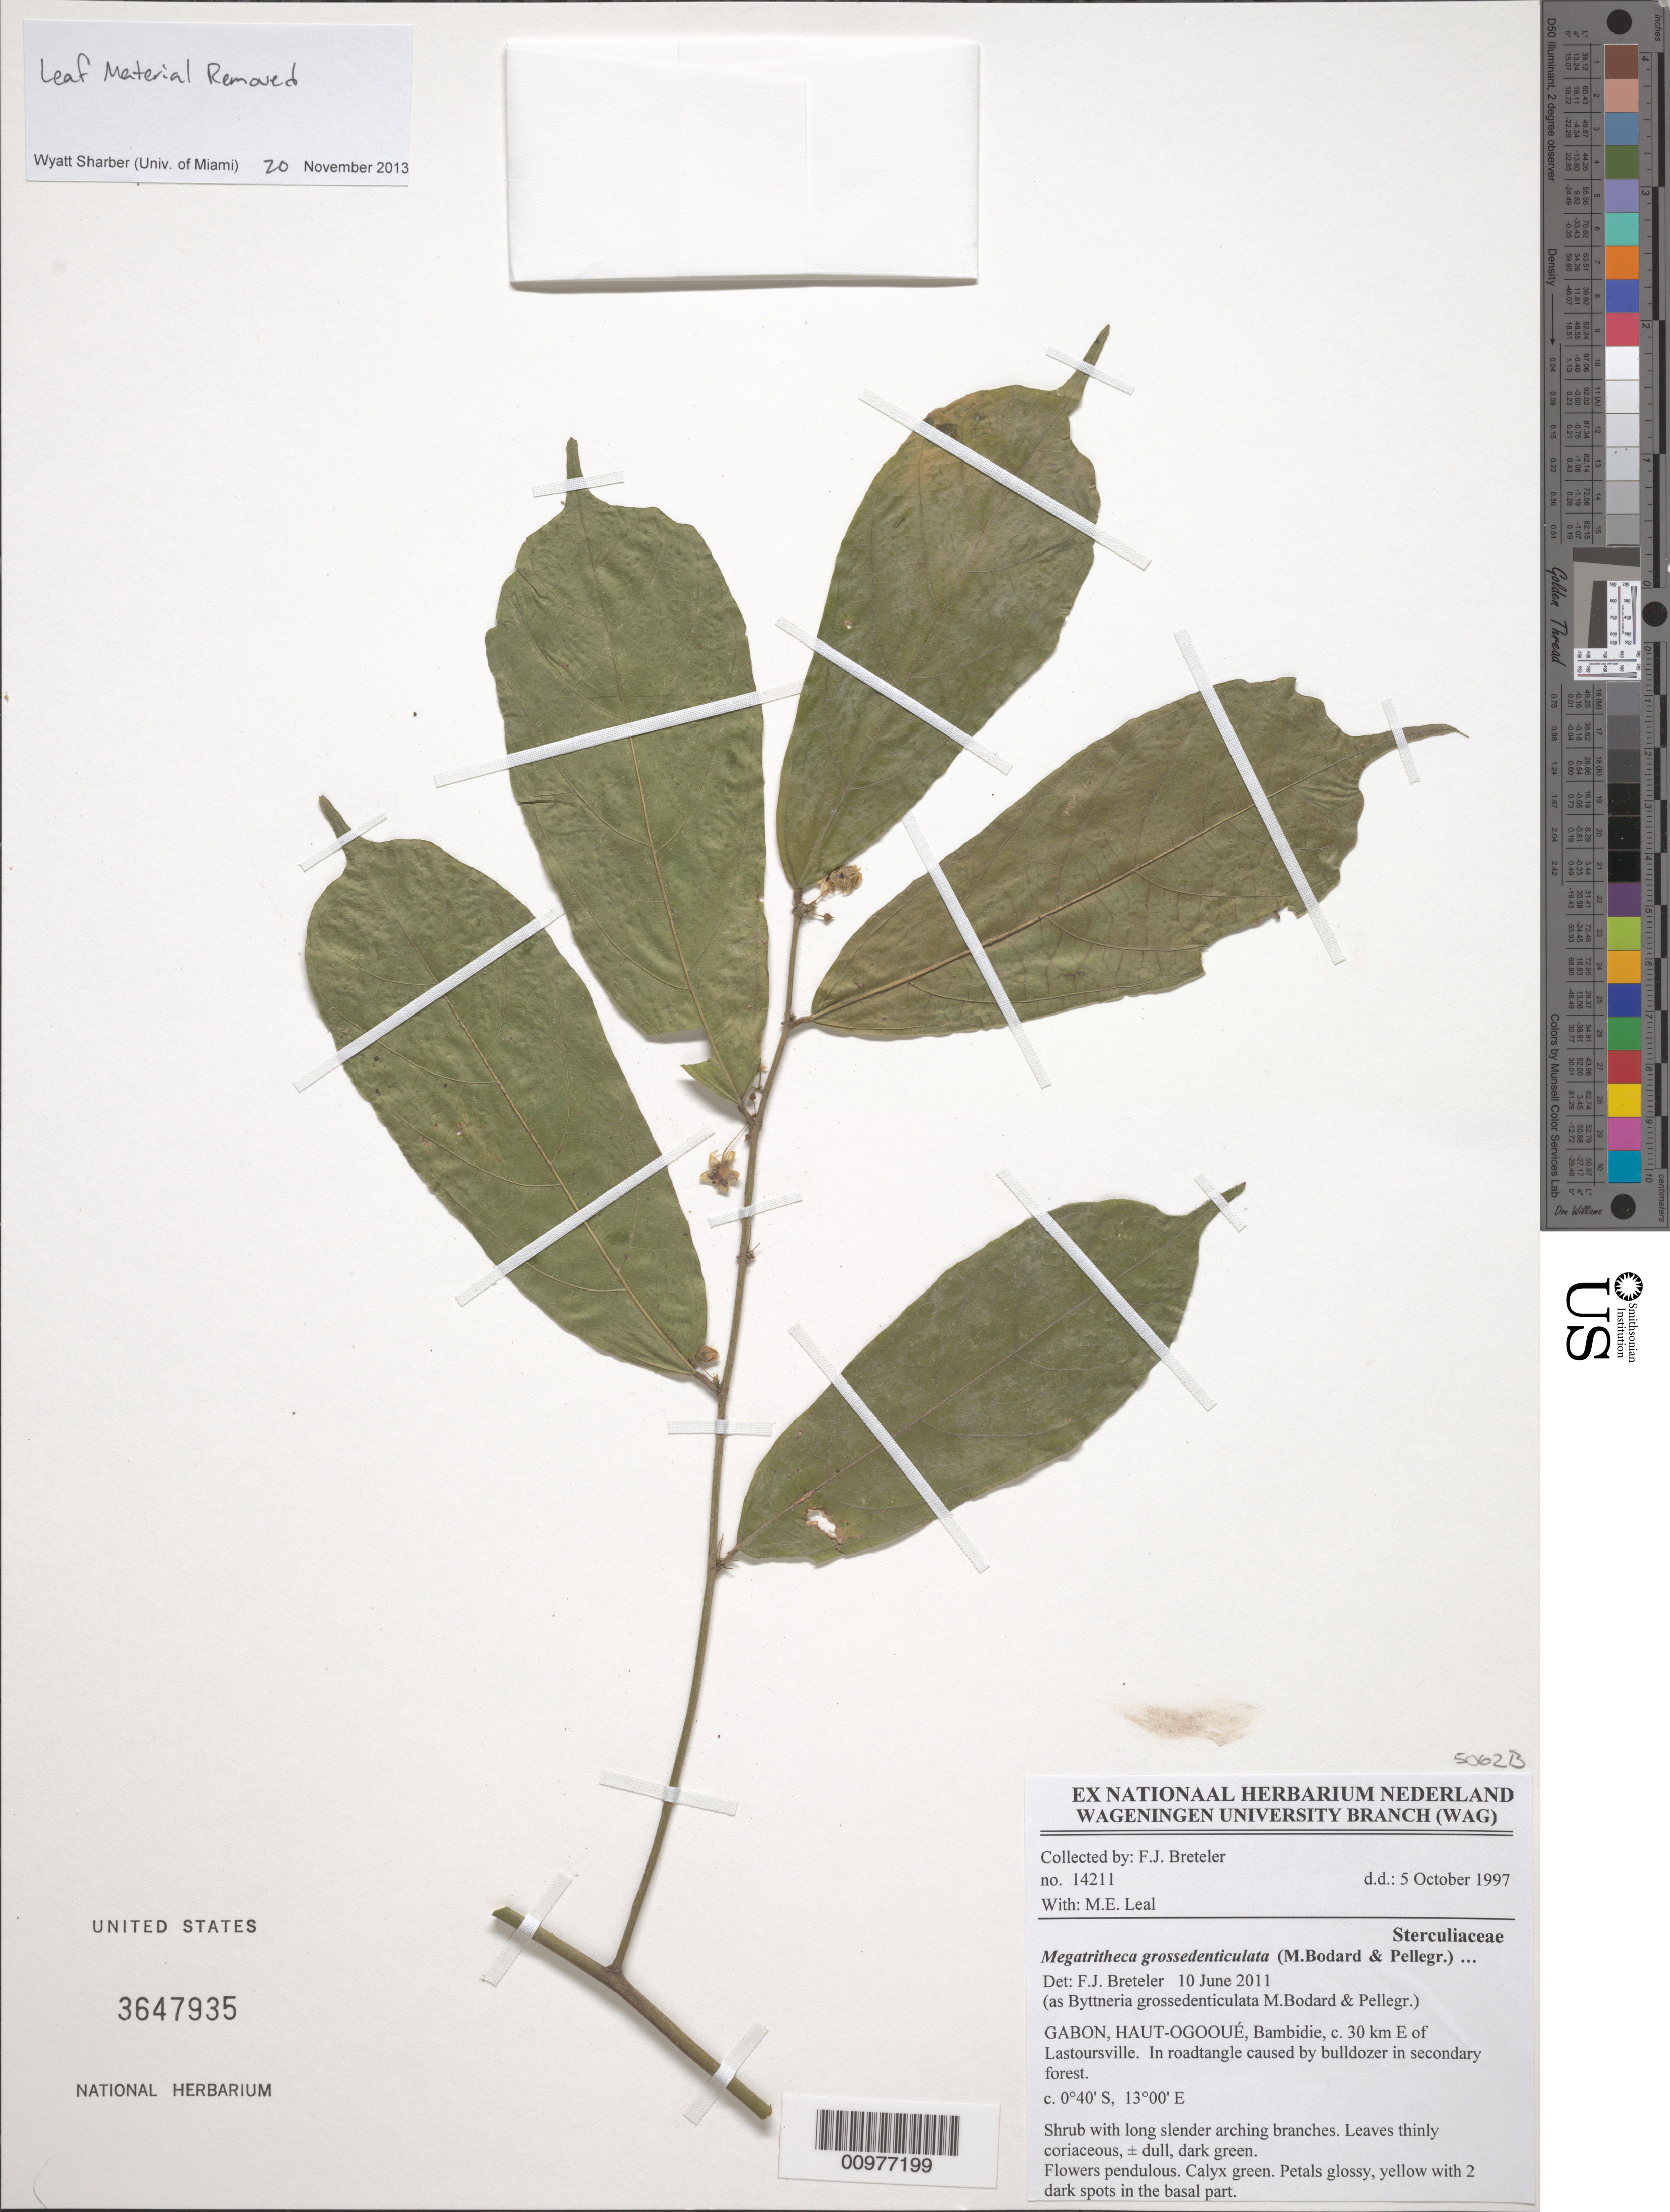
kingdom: Plantae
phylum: Tracheophyta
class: Magnoliopsida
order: Malvales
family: Malvaceae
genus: Megatritheca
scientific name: Megatritheca grossedenticulata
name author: (M. Bodard & Pellegr.) Cristóbal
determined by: Breteler, F. J.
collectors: F. J. Breteler & M. E. Leal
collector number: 14211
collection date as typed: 5 Oct 1997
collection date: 1997-10-05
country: Gabon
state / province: Haut-Ogooué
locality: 0-9 km S of Bambidie (c. 30 km E of Lastoursville)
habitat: secondary forest.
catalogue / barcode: US 3647935